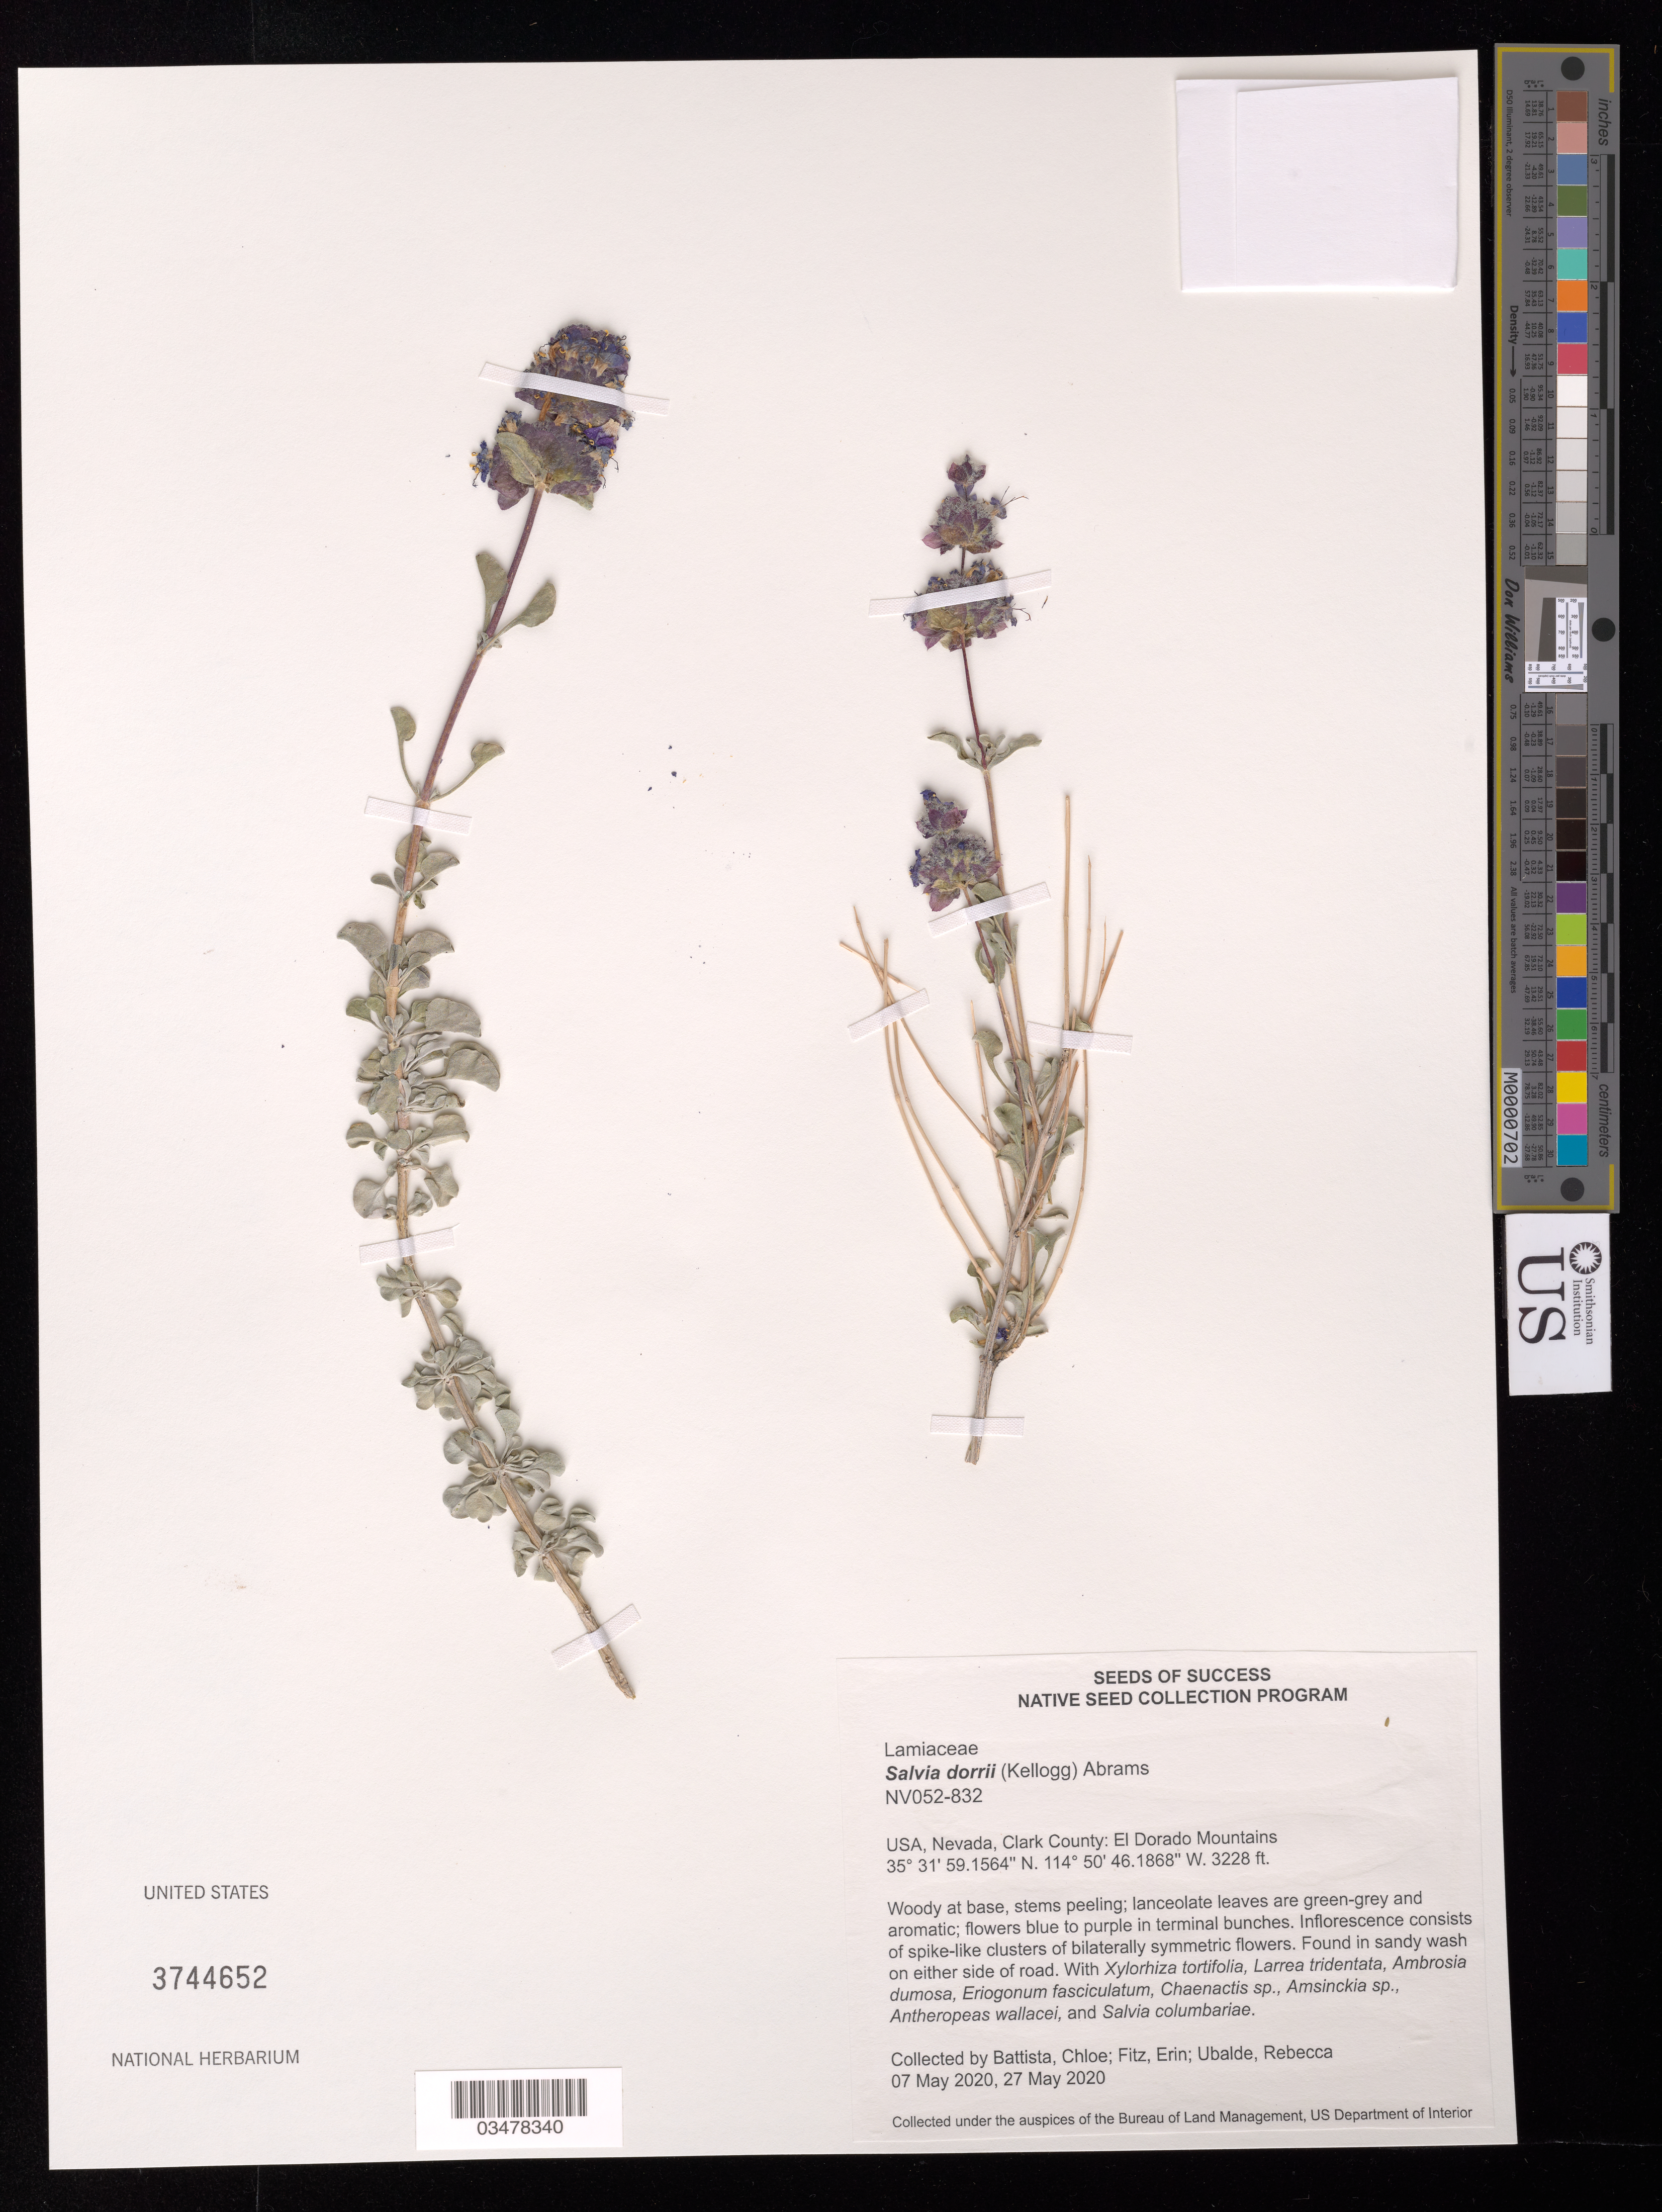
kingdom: Plantae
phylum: Tracheophyta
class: Magnoliopsida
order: Lamiales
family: Lamiaceae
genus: Salvia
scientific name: Salvia dorrii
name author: (Kellogg) Abrams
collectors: C. Battista, E. Fitz & R. Ubalde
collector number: NV052-832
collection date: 2020-05-07/2020-05-27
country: United States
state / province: Nevada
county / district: Clark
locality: El Dorado Mtns.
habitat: Sandy wash. With Larrea tridentata, Ambrosia dumosa, etc.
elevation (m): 984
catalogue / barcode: US 3744652